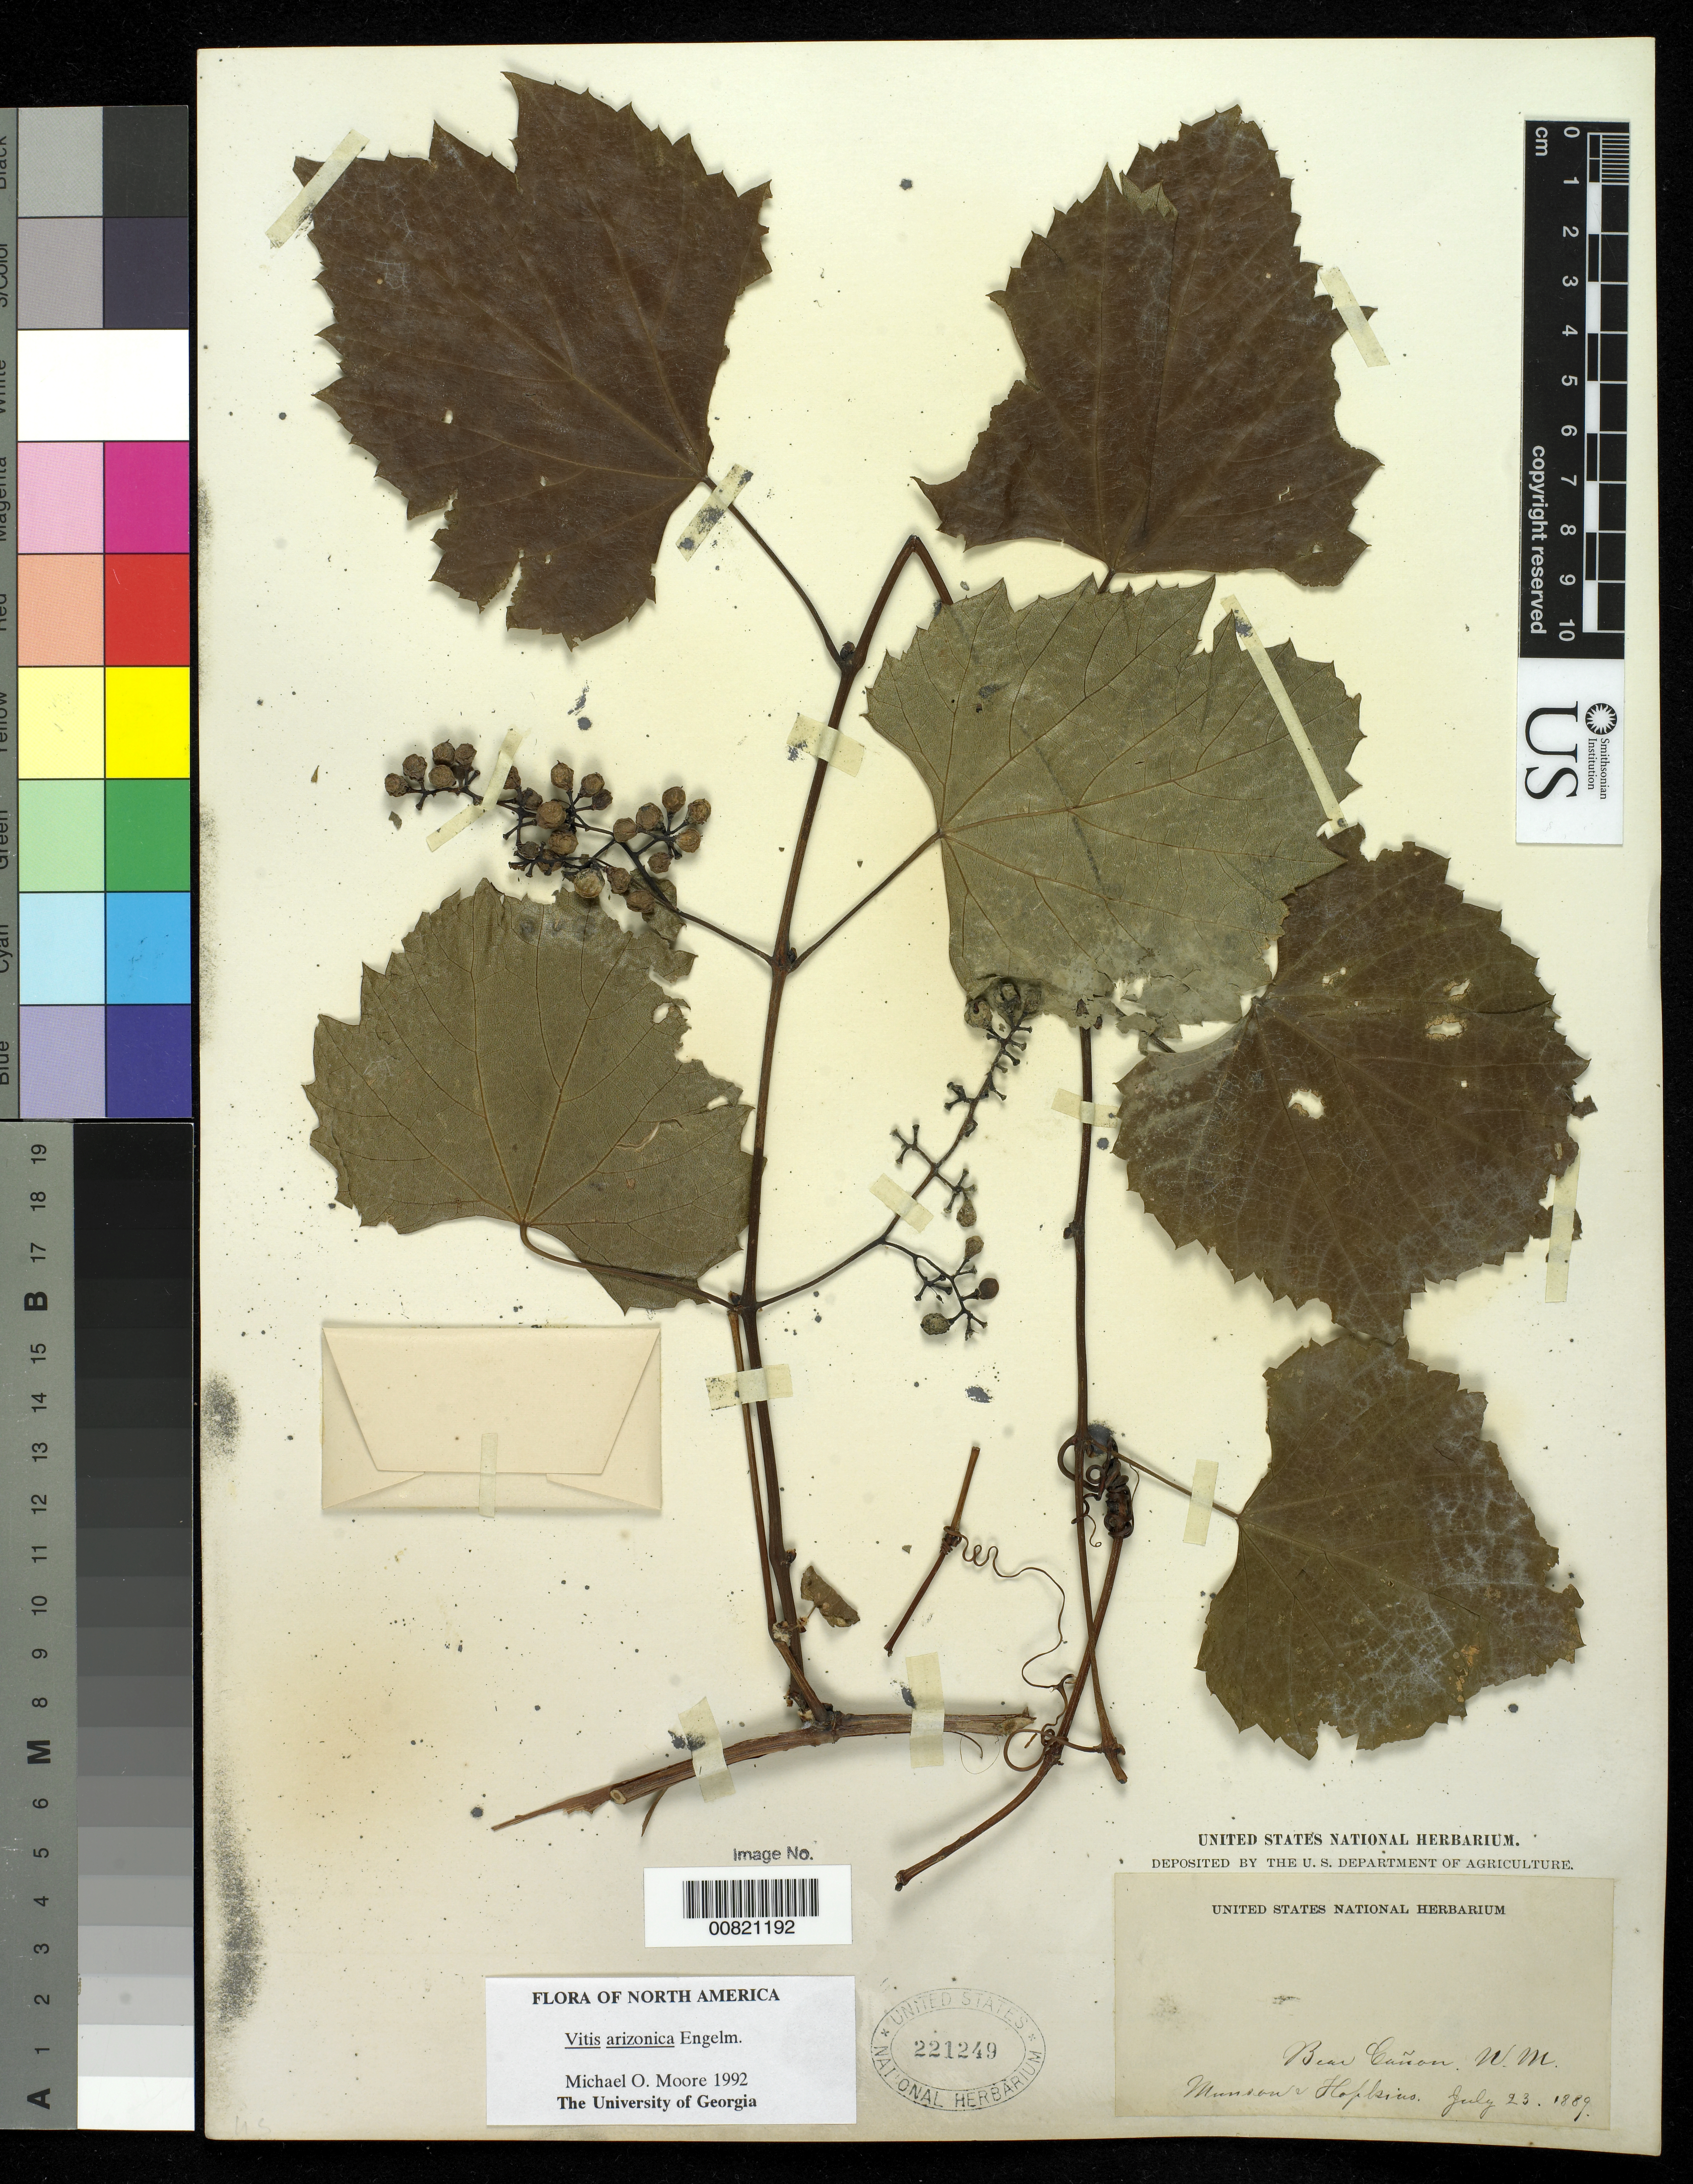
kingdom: Plantae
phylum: Tracheophyta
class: Magnoliopsida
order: Vitales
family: Vitaceae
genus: Vitis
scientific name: Vitis arizonica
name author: Engelm.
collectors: T. V. Munson & -- Hopkins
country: United States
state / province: New Mexico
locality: Bear Canon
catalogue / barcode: US 221249